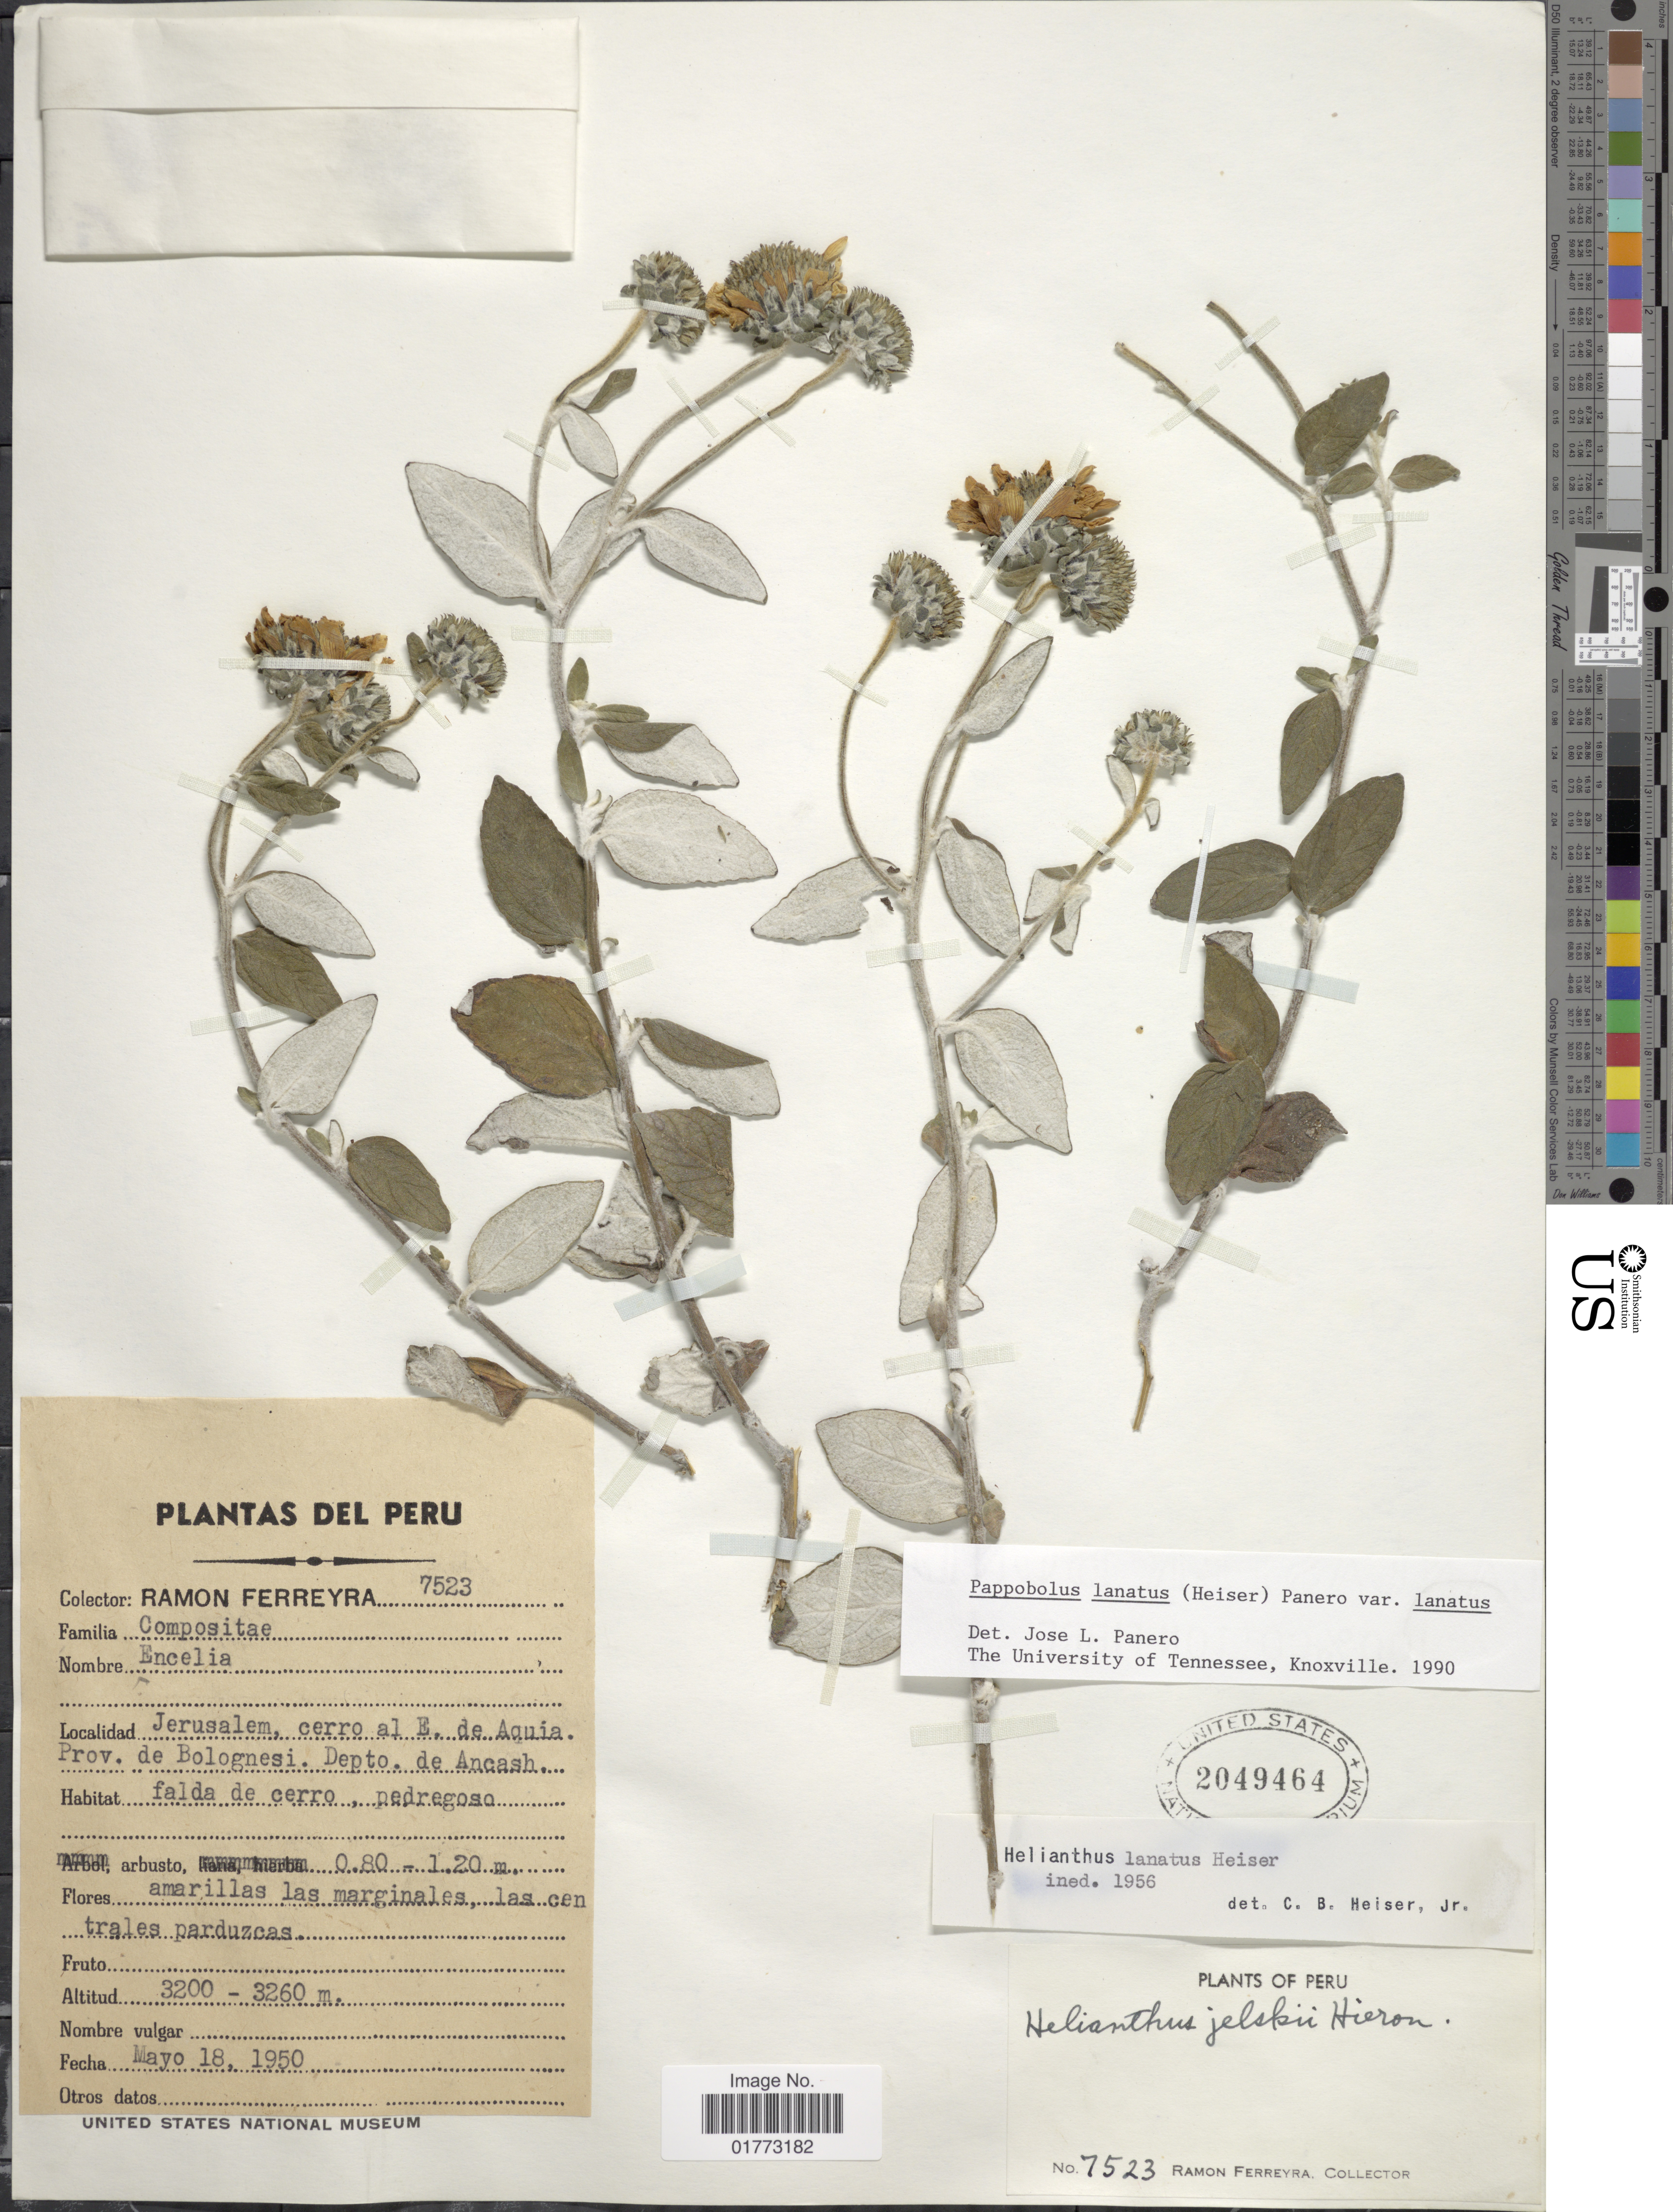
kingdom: Plantae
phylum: Tracheophyta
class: Magnoliopsida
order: Asterales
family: Asteraceae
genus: Pappobolus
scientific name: Pappobolus lanatus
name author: (Heiser) Panero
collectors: R. A. Ferreyra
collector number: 7523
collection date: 1950-05-18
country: Peru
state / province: Ancash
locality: Jerusalem, cerro al E. de Aquia, Prov. de Bolognese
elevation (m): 3200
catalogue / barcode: US 2049464